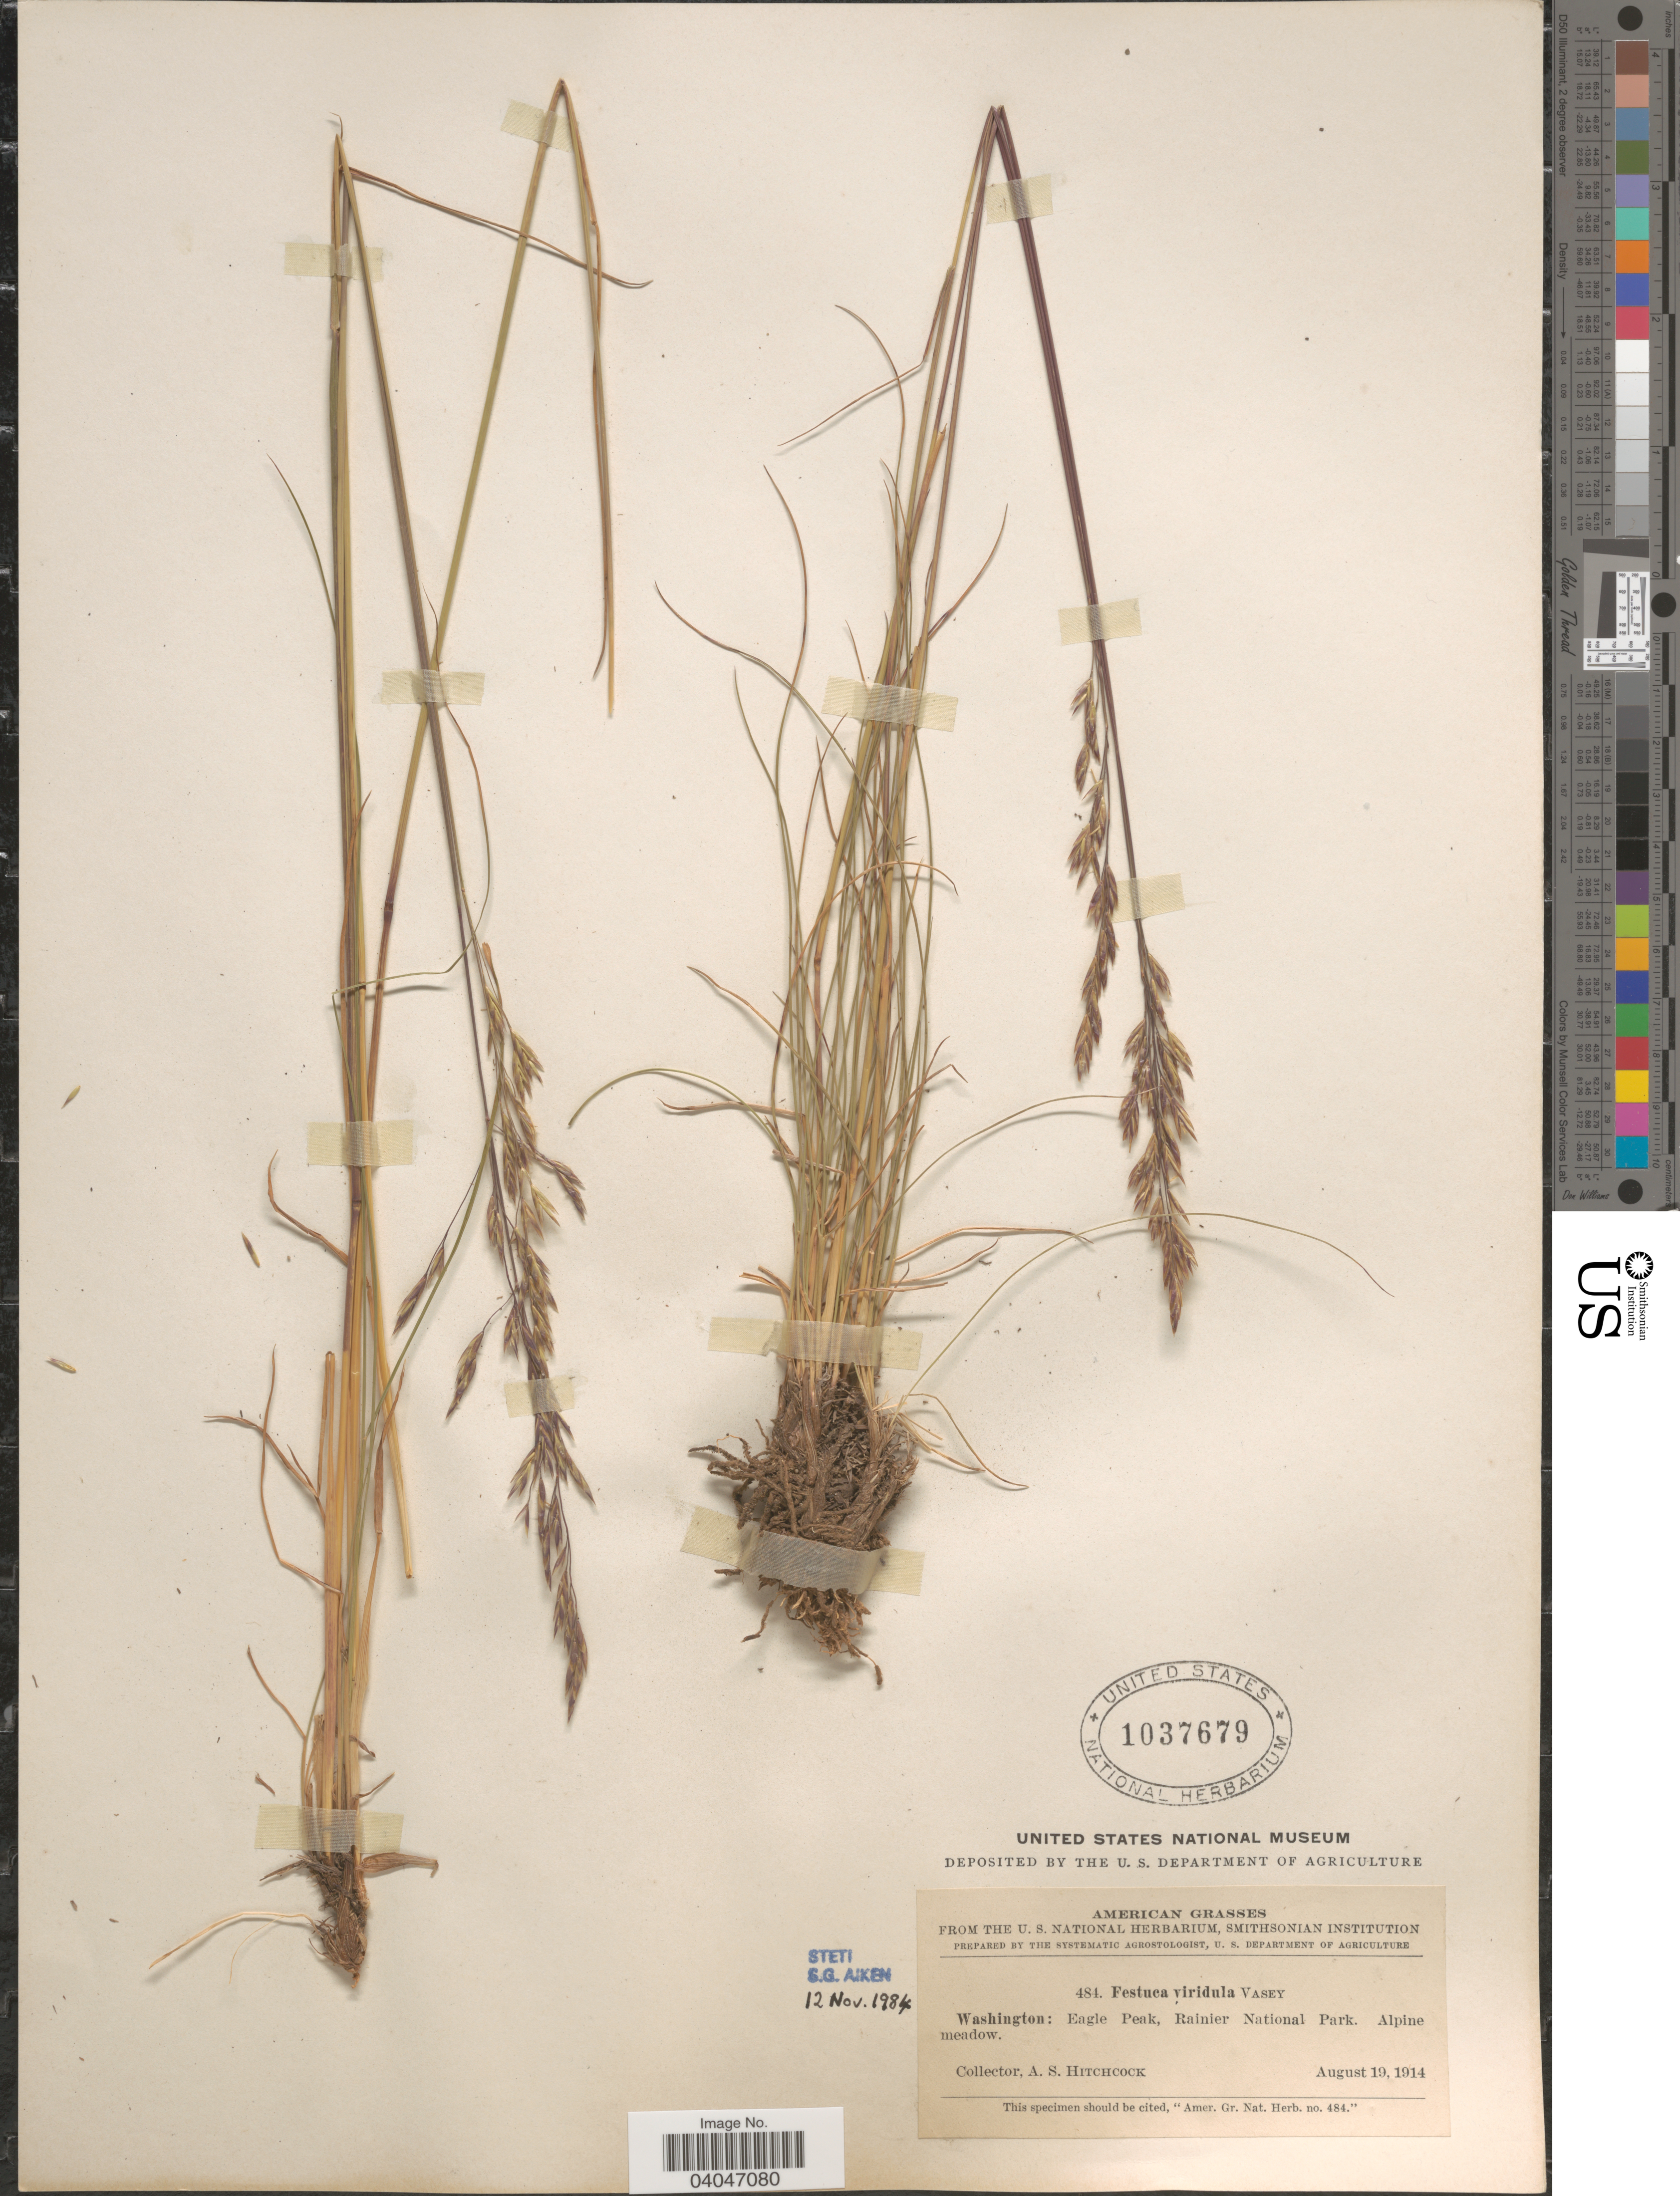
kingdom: Plantae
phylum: Tracheophyta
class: Liliopsida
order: Poales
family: Poaceae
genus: Festuca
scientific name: Festuca viridula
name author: Vasey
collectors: A. S. Hitchcock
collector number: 484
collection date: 1914-08-19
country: United States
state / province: Washington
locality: Eagle Peak, Rainier National Park. Alpine meadow.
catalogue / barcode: US 1037679